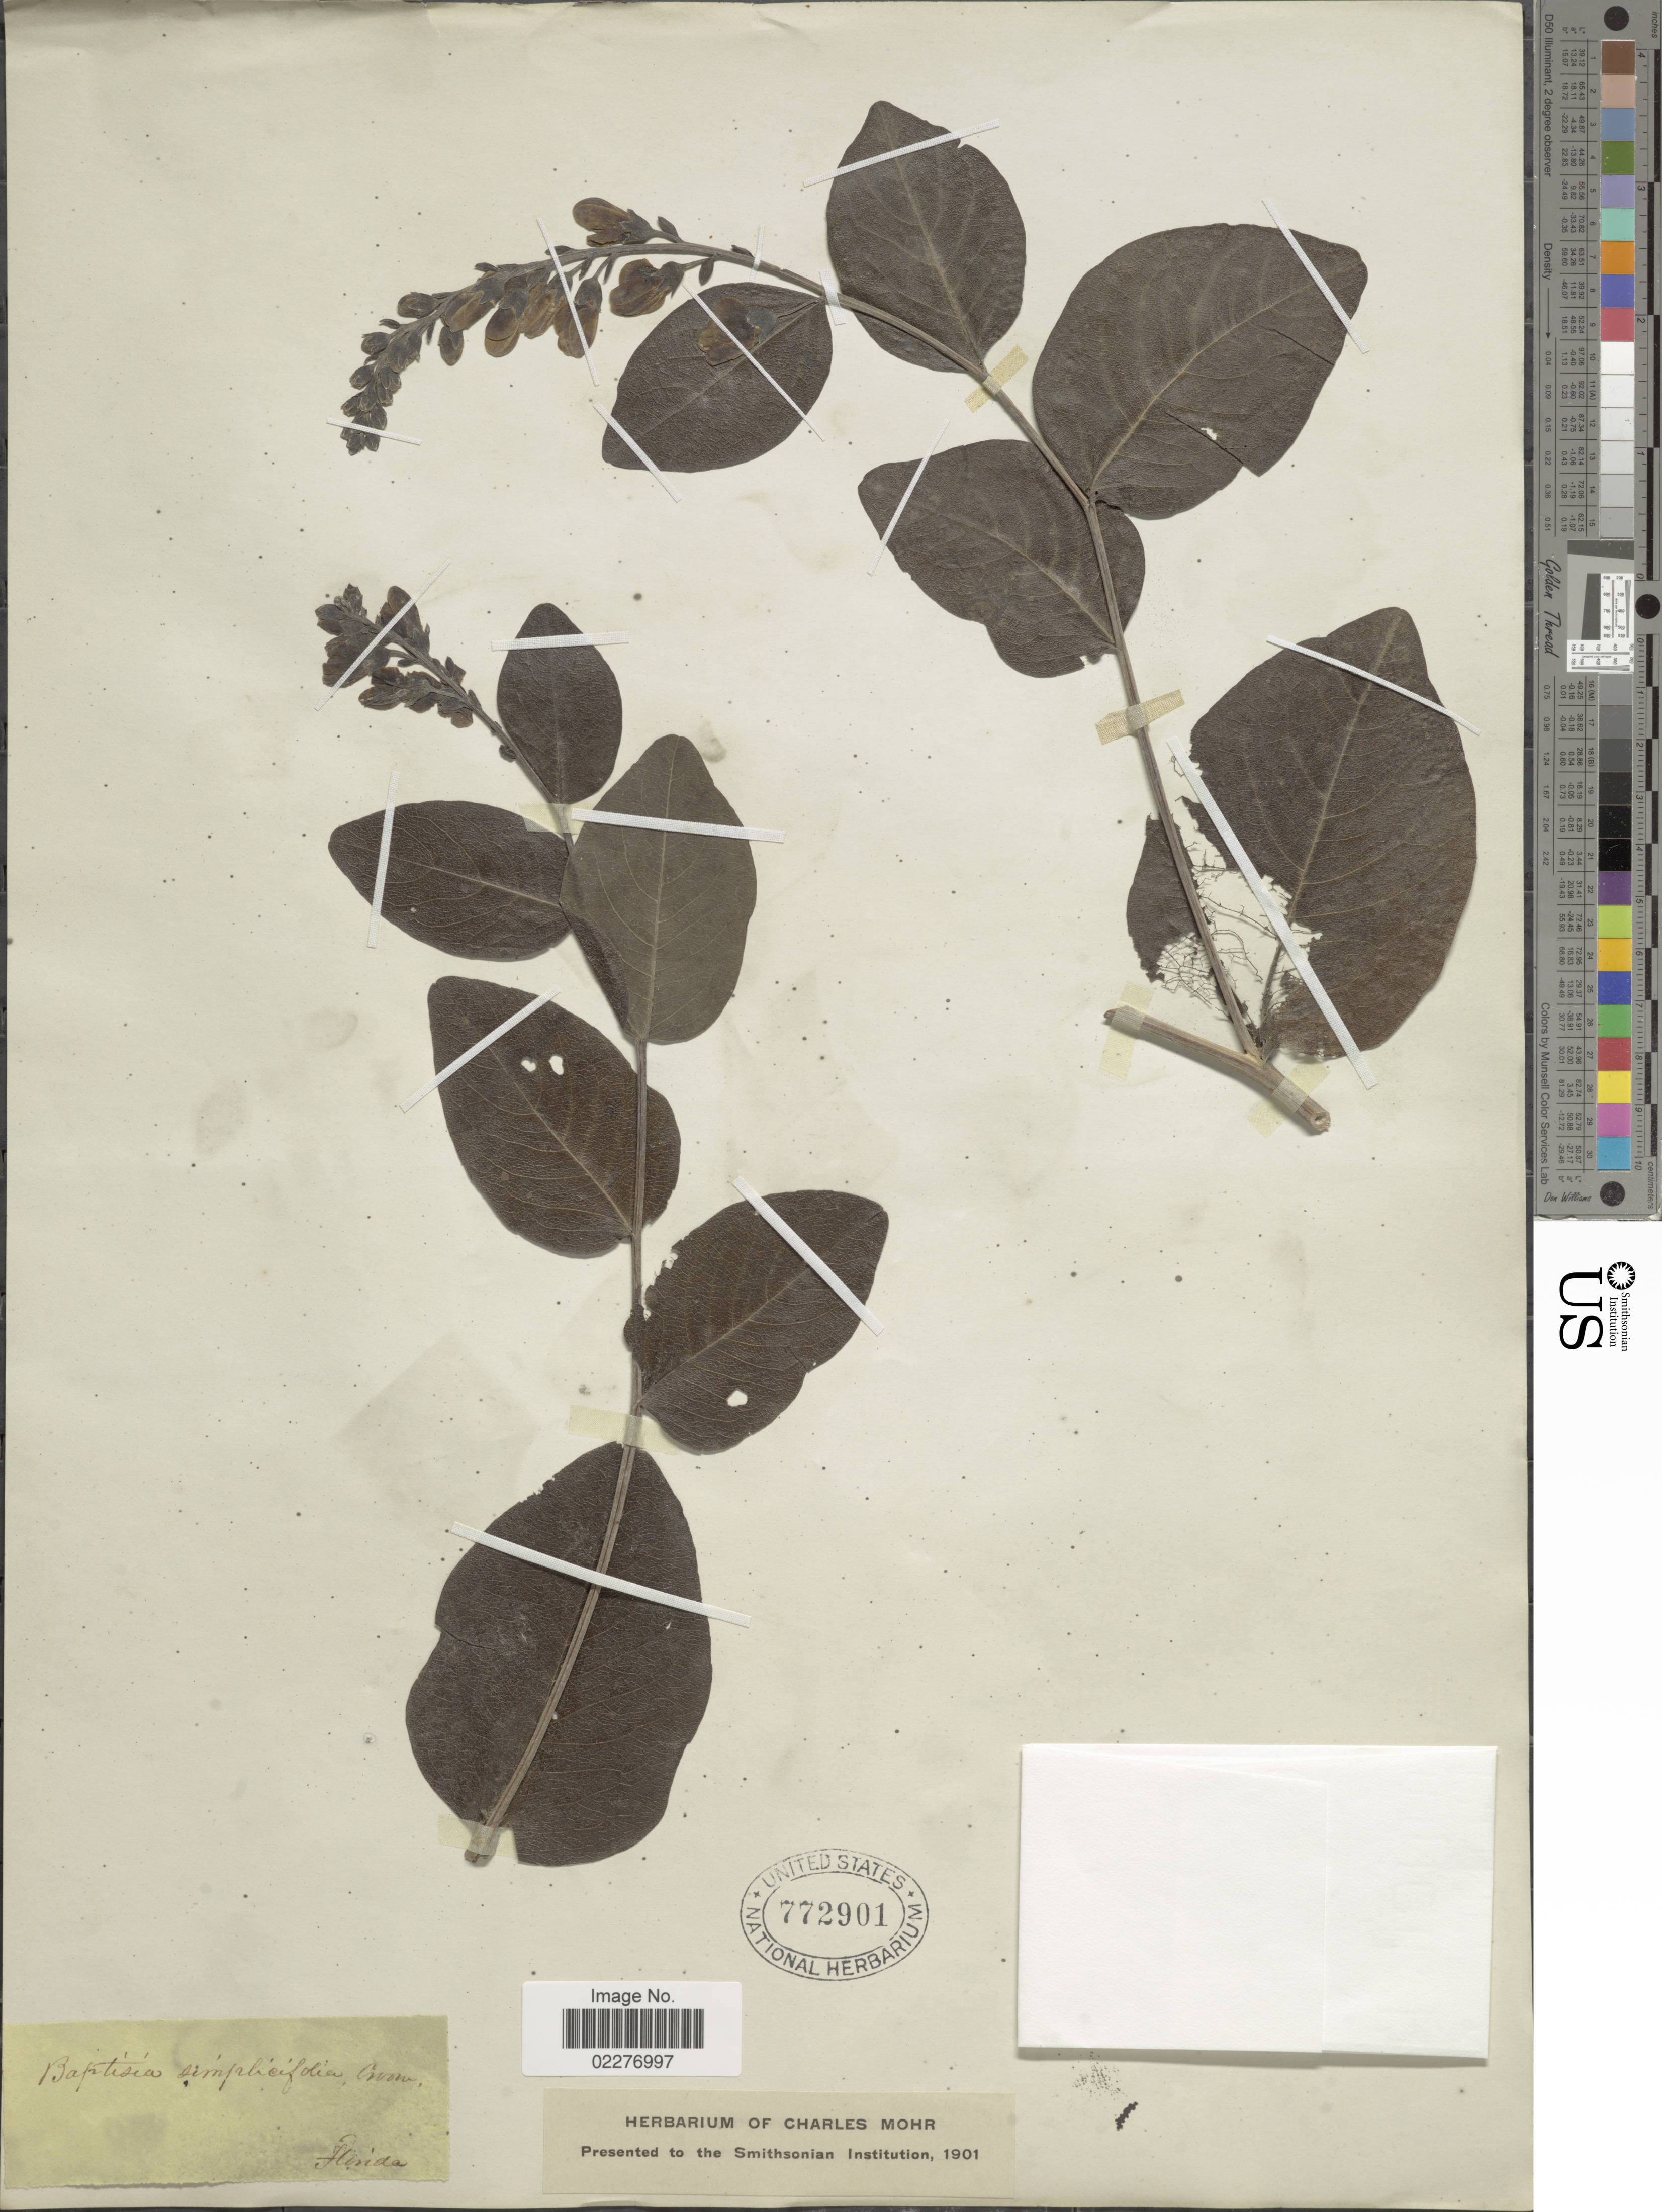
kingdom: Plantae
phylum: Tracheophyta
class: Magnoliopsida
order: Fabales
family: Fabaceae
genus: Baptisia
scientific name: Baptisia simplicifolia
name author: Croom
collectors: ex herb. Charles Mohr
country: United States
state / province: Florida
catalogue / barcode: US 772901